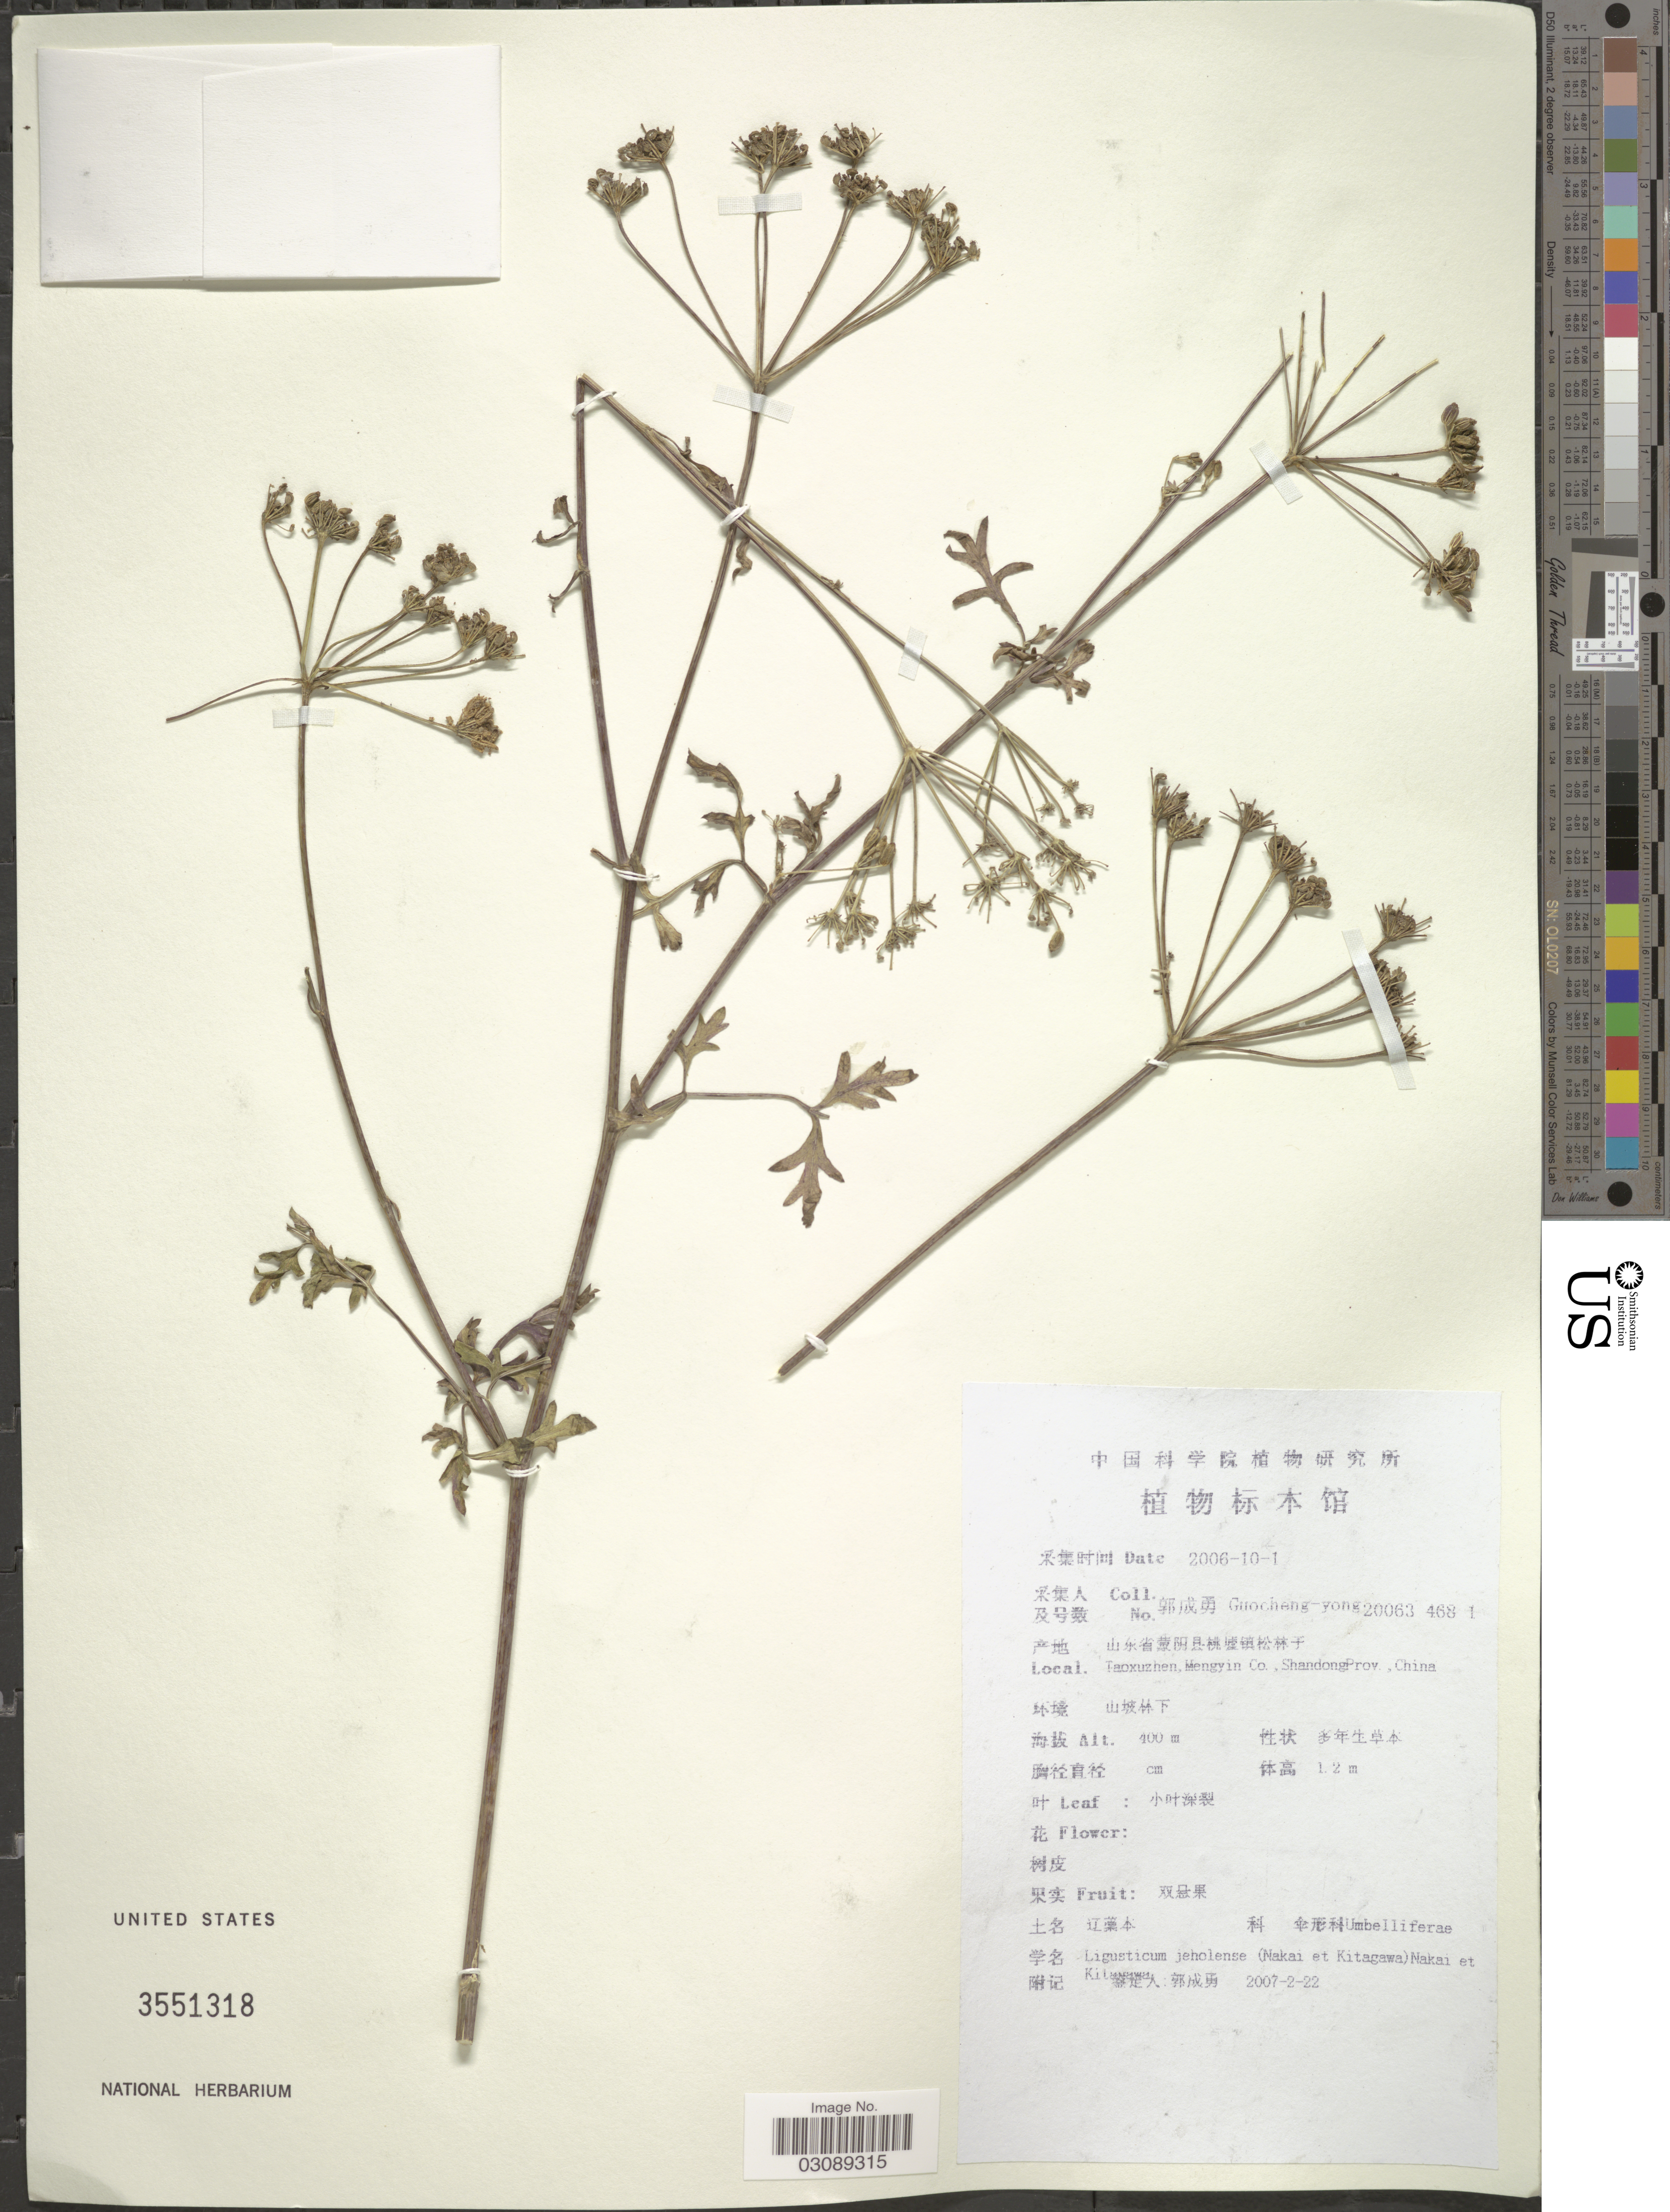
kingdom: Plantae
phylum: Tracheophyta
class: Magnoliopsida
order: Apiales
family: Apiaceae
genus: Ligusticum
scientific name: Ligusticum glaucescens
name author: Franch.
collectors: Guo cheng-yong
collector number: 20063-468-1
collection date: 2006-10-01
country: China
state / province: Shandong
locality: Taoxuzhen, Mengyin Co.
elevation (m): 100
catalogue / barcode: US 3551318